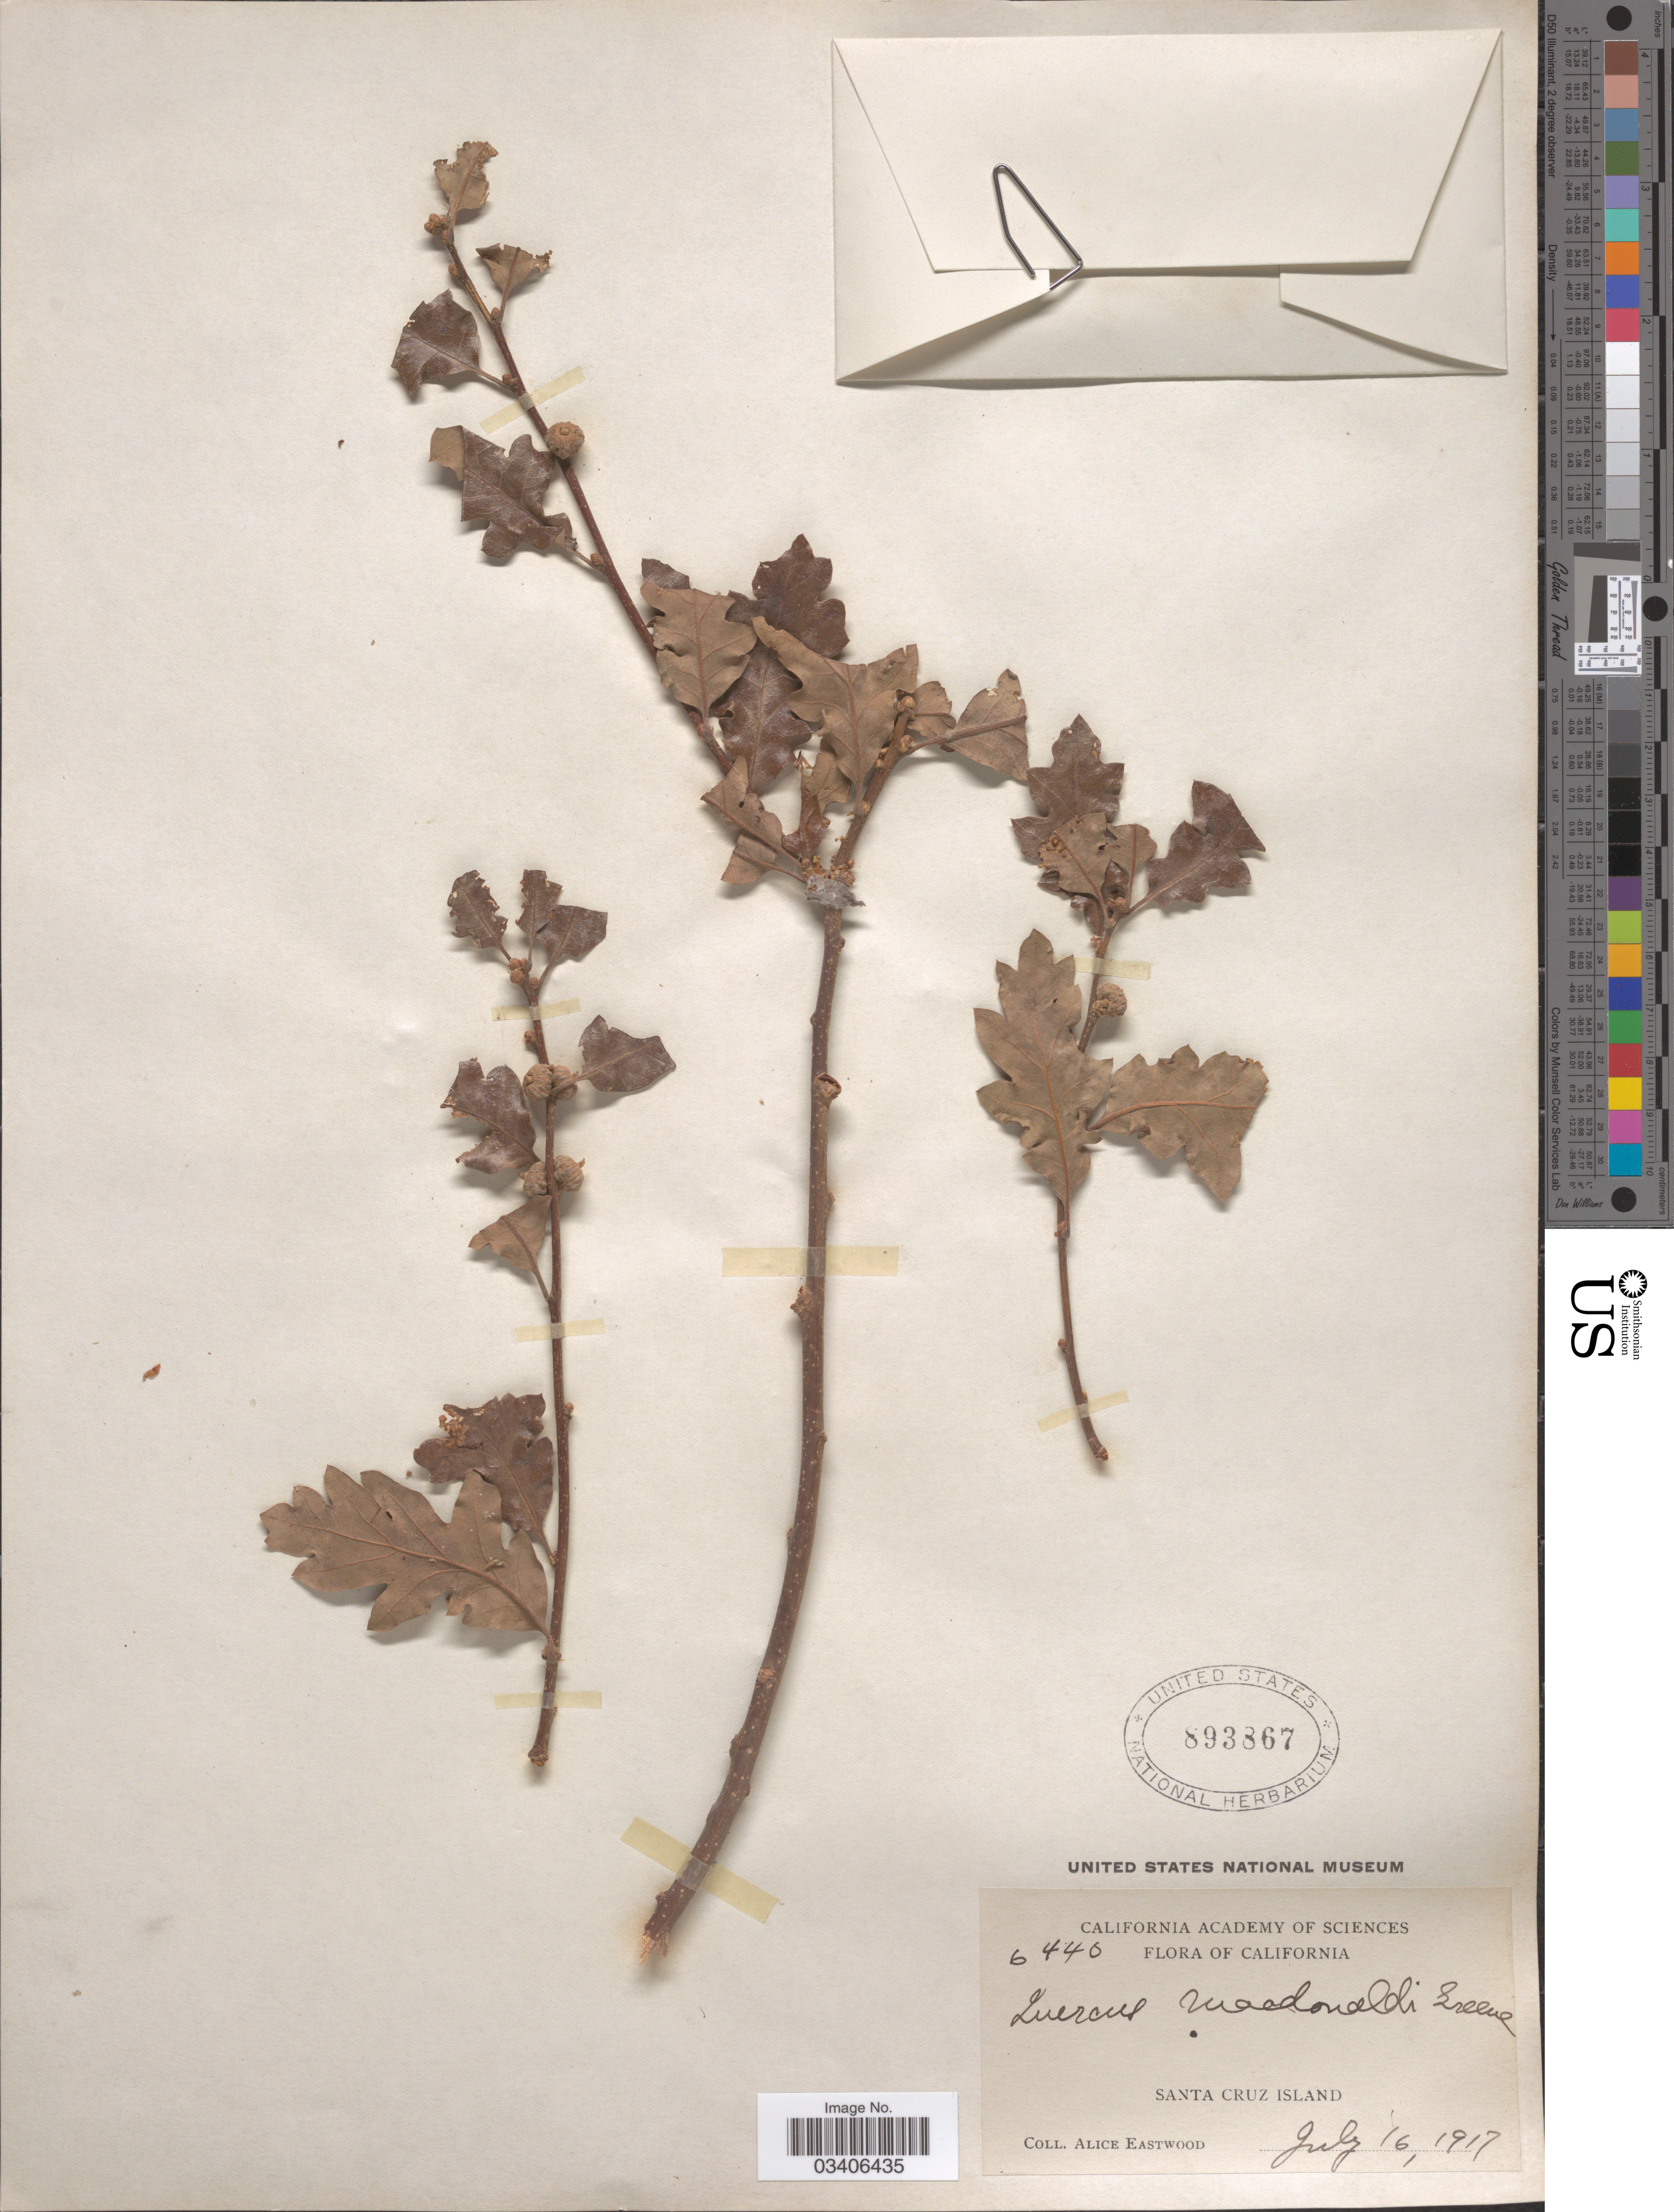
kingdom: Plantae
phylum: Tracheophyta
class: Magnoliopsida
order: Fagales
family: Fagaceae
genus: Quercus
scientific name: Quercus macdonaldii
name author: Greene & Kellogg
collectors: A. Eastwood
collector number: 6440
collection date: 1917-07-16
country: United States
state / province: California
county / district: Santa Barbara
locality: Santa Cruz Island.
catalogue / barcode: US 893867